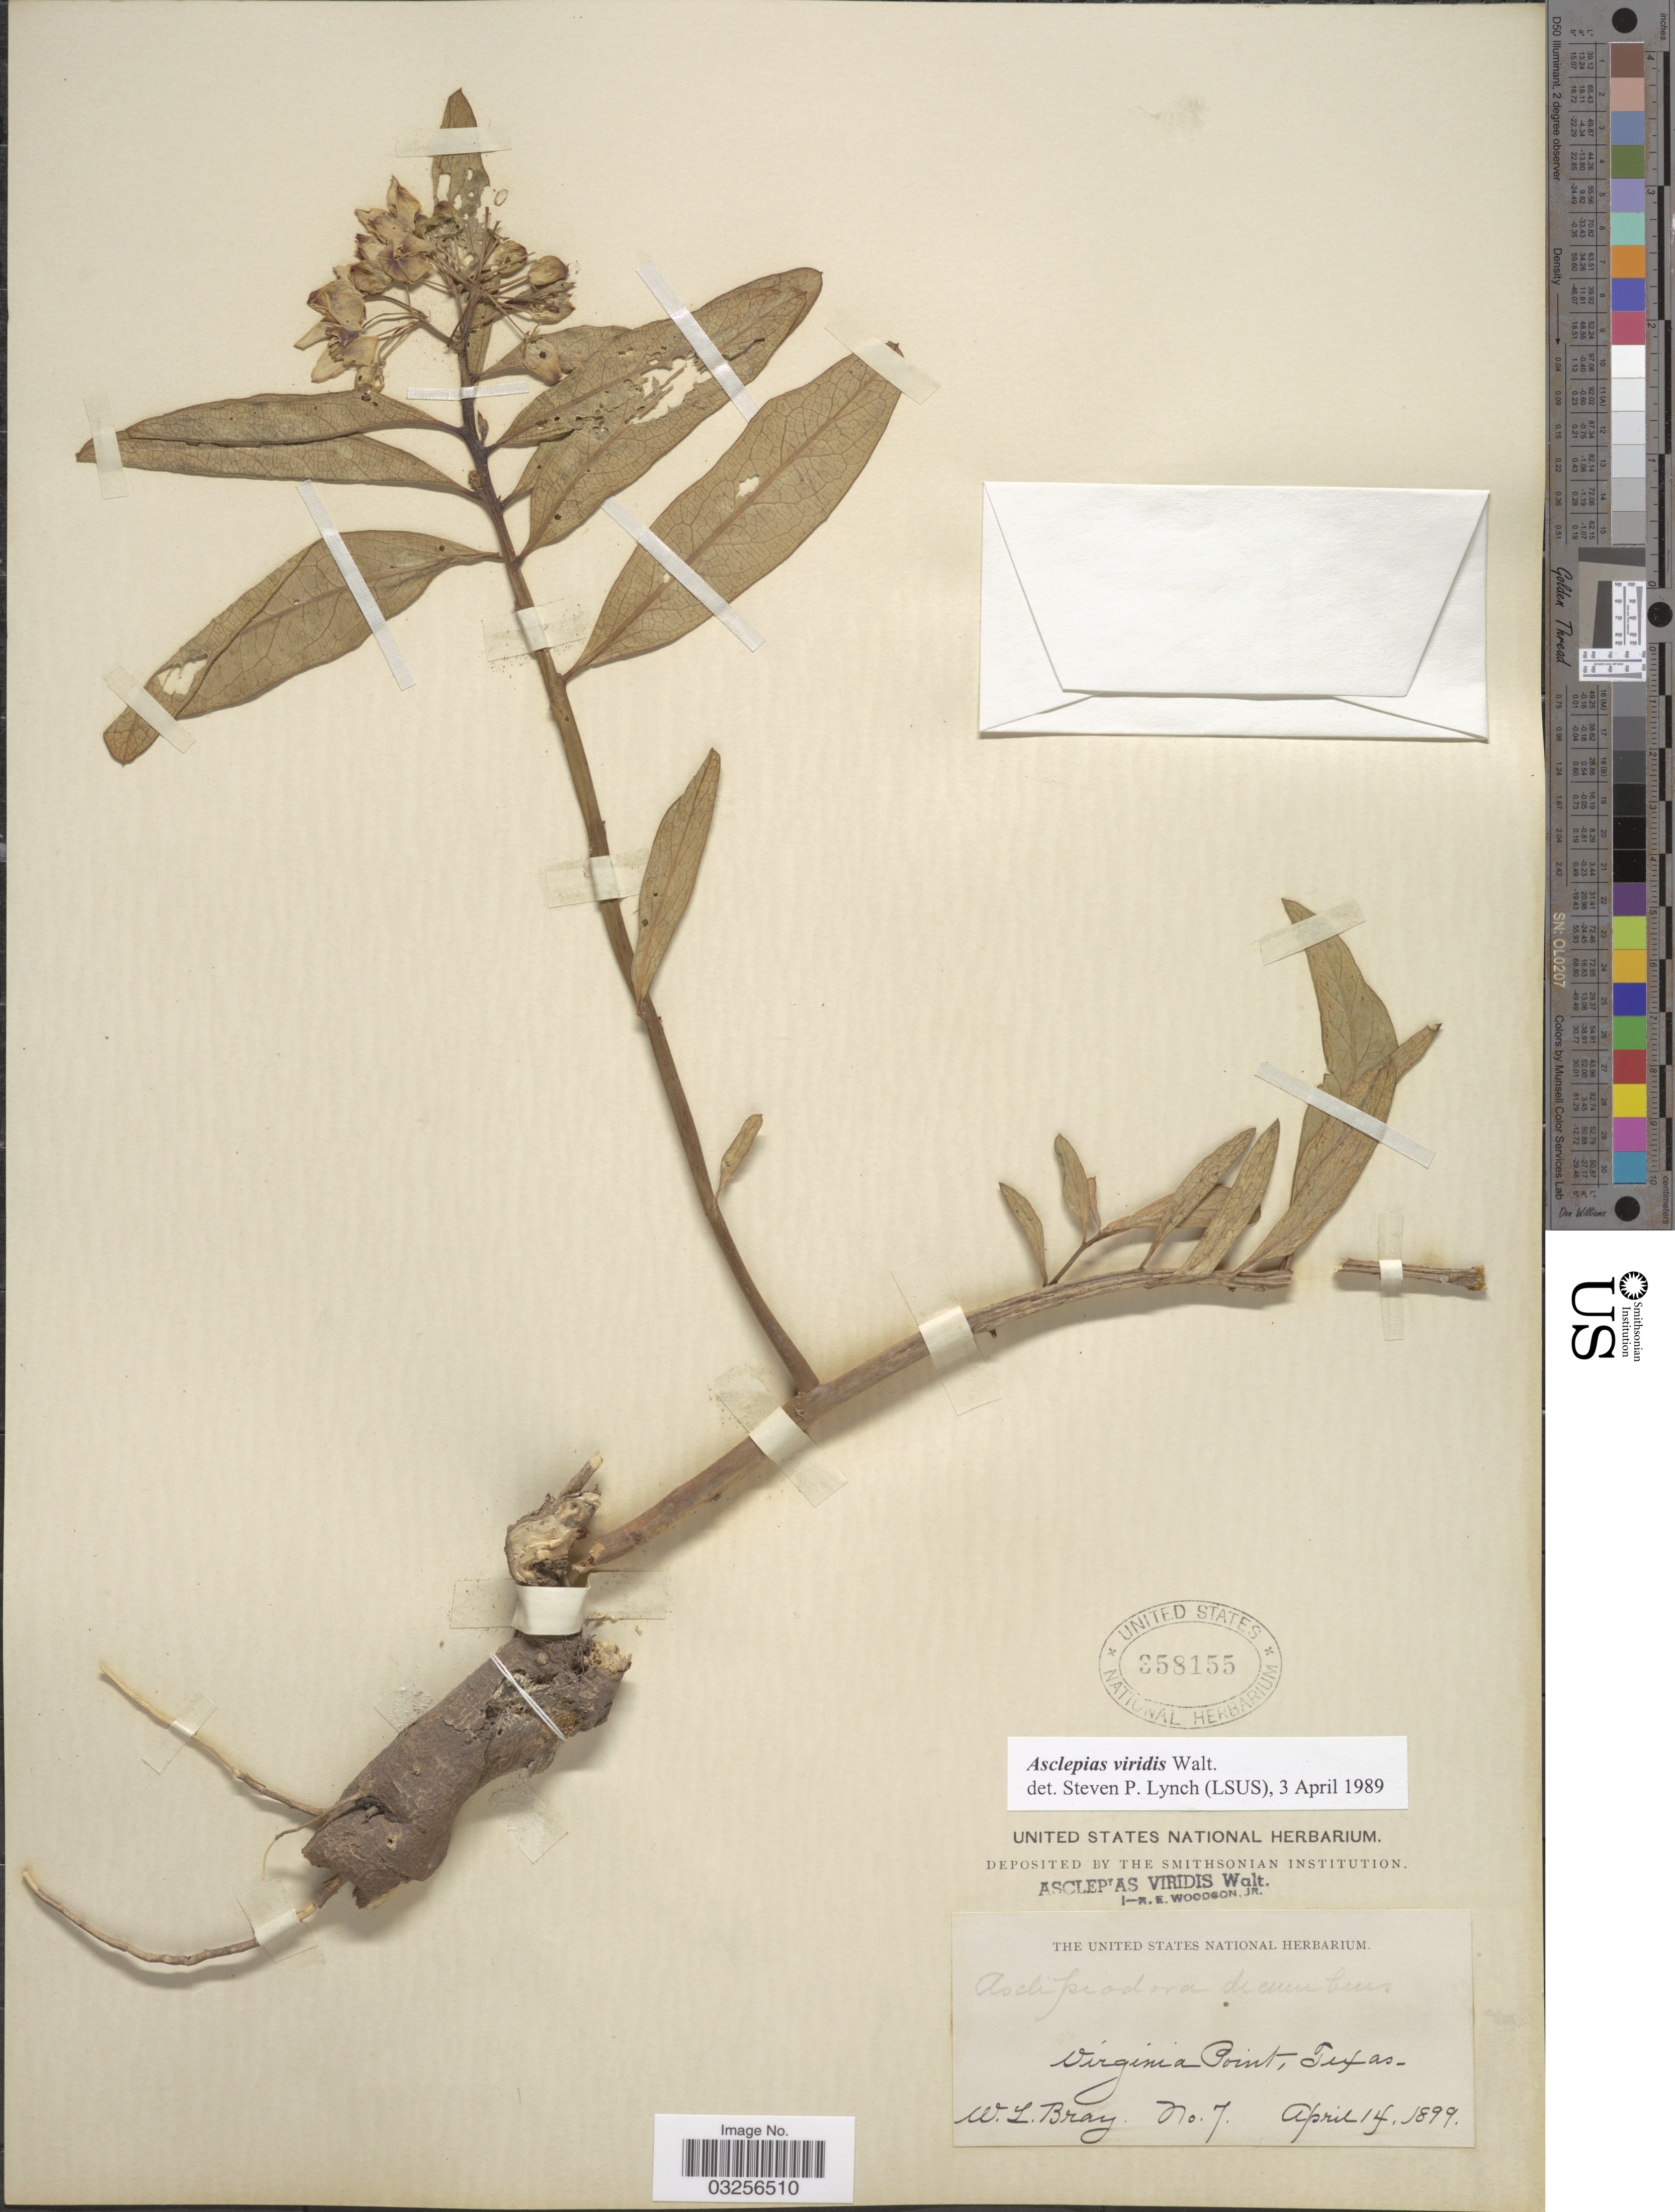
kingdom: Plantae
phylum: Tracheophyta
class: Magnoliopsida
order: Gentianales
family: Apocynaceae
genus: Asclepias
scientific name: Asclepias viridis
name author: Walter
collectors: W. L. Bray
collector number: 7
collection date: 1899-04-14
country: United States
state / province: Texas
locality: Virginia Point.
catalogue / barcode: US 358155